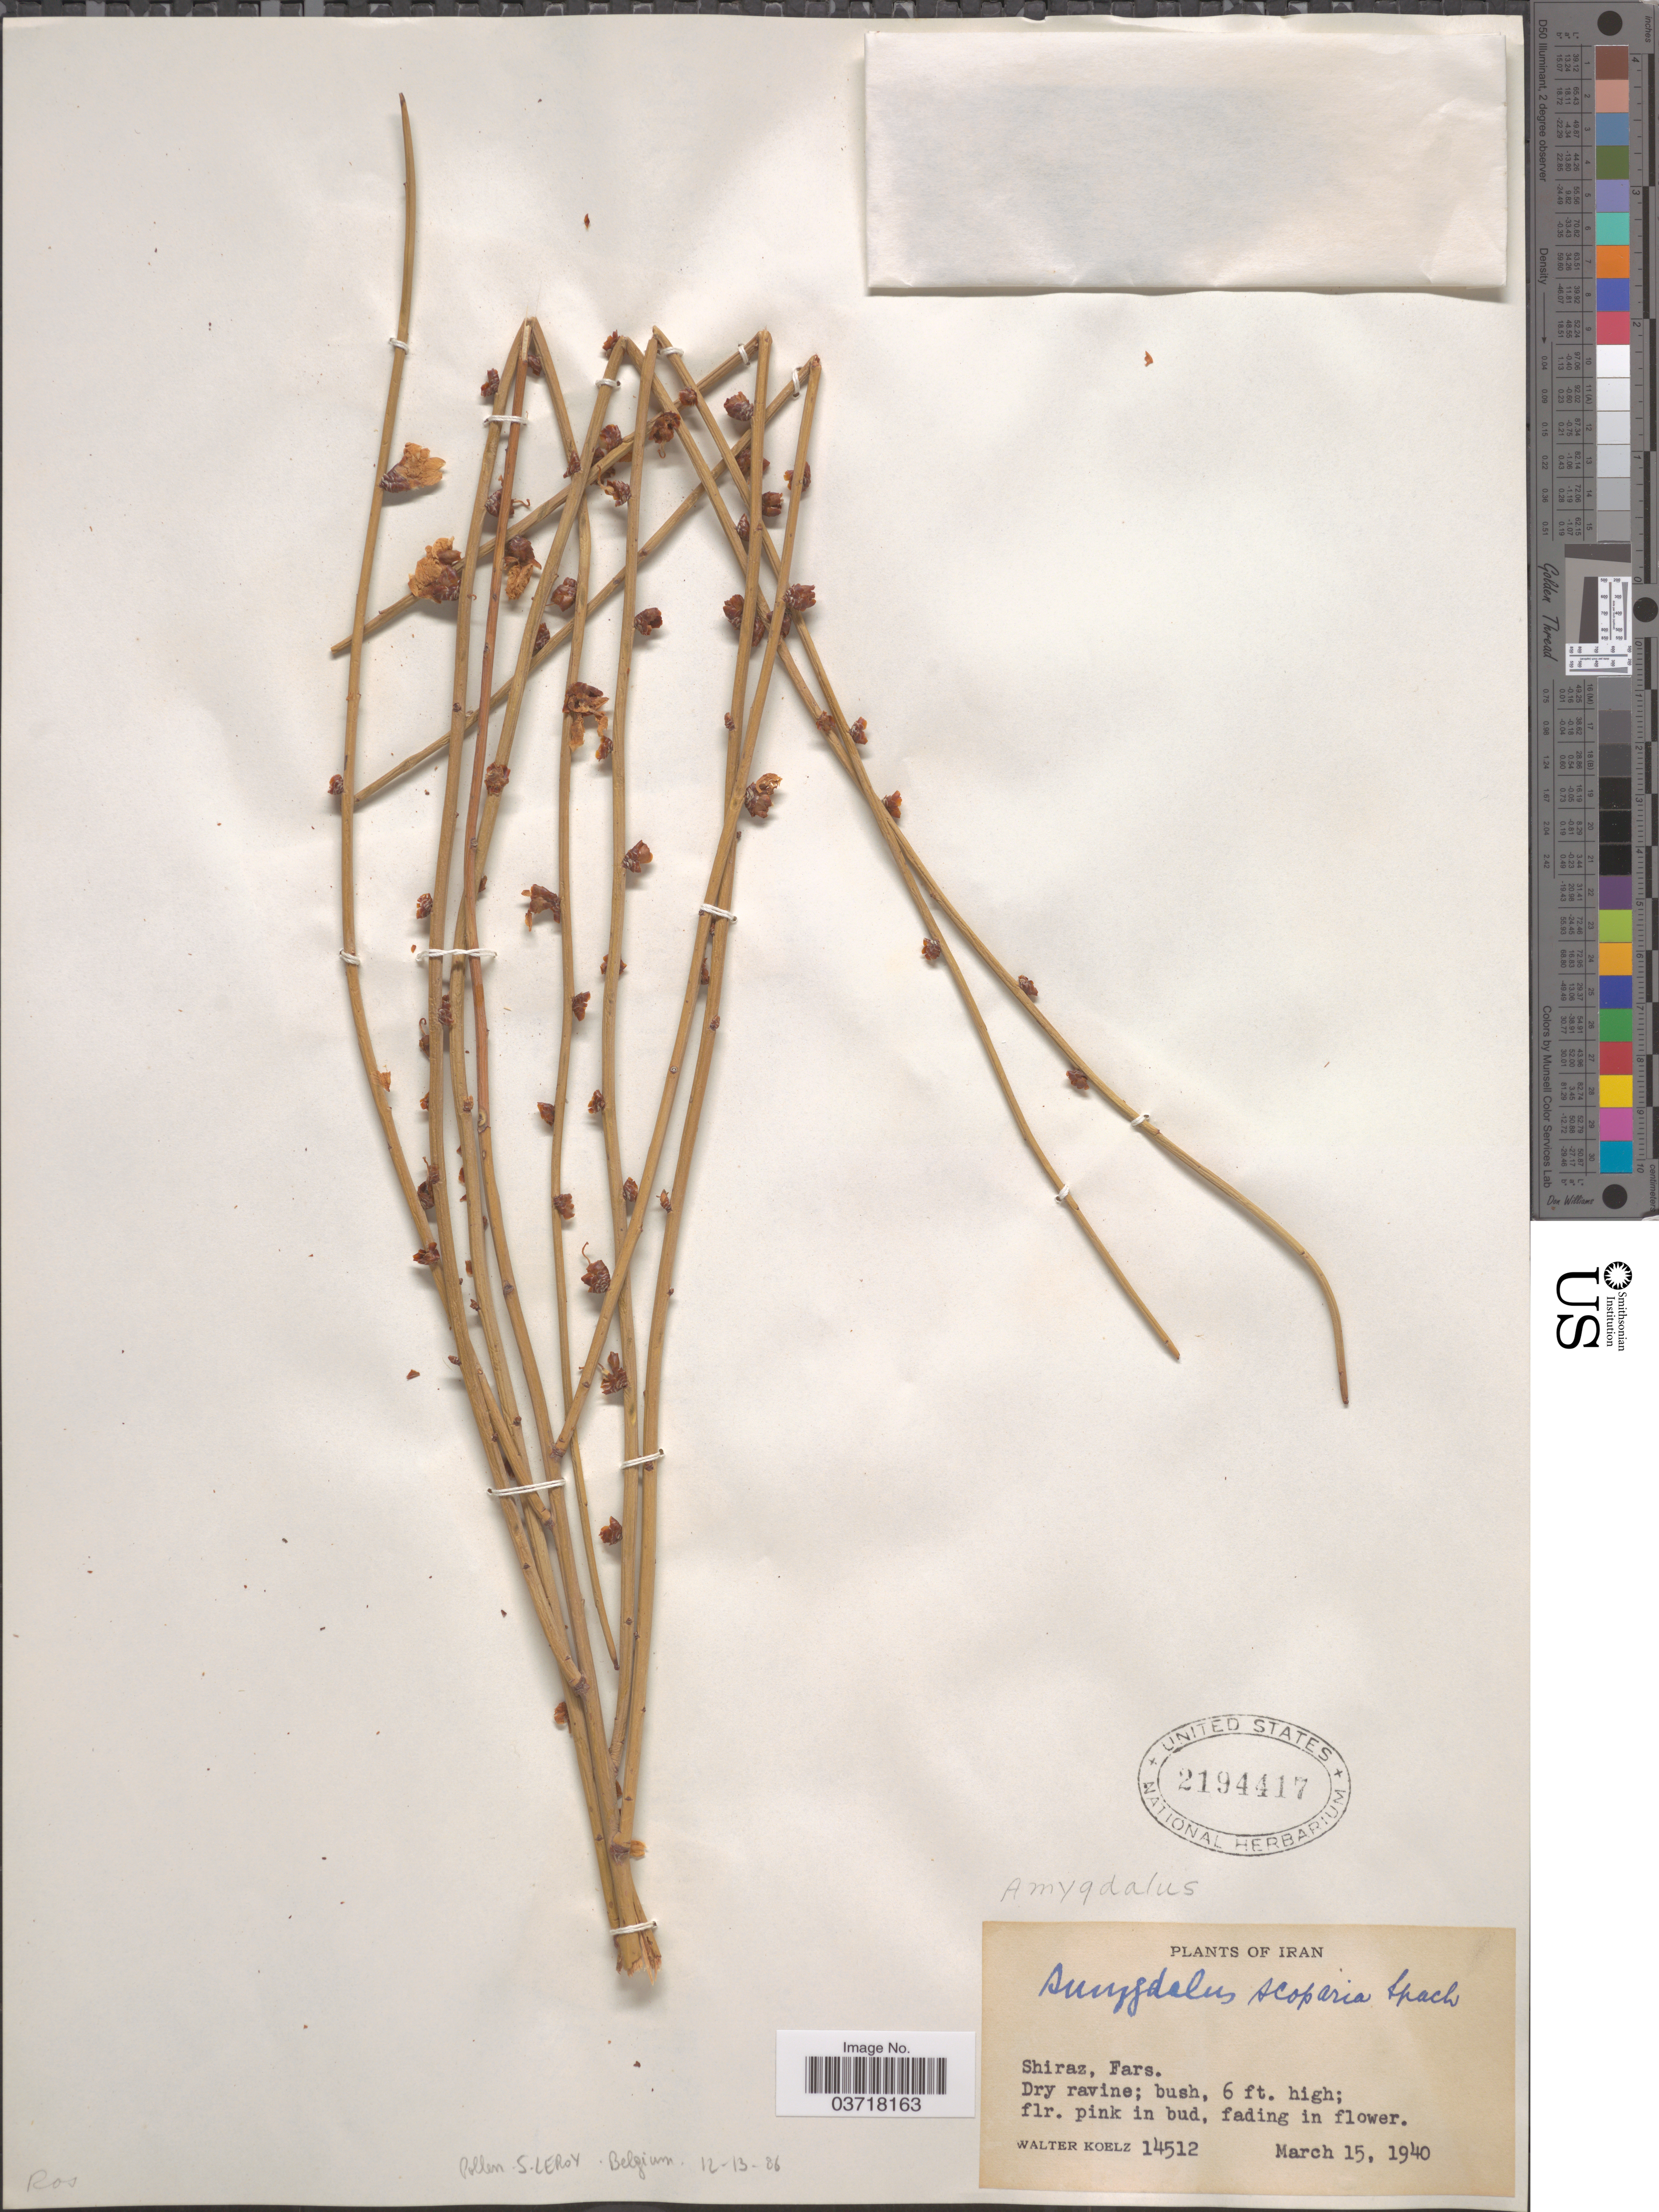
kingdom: Plantae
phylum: Tracheophyta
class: Magnoliopsida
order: Rosales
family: Rosaceae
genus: Prunus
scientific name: Prunus scoparia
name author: C.K. Schneid.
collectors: W. N. Koelz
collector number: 14512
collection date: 1940-03-15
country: Iran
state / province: Fars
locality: Shiraz.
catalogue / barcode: US 2194417